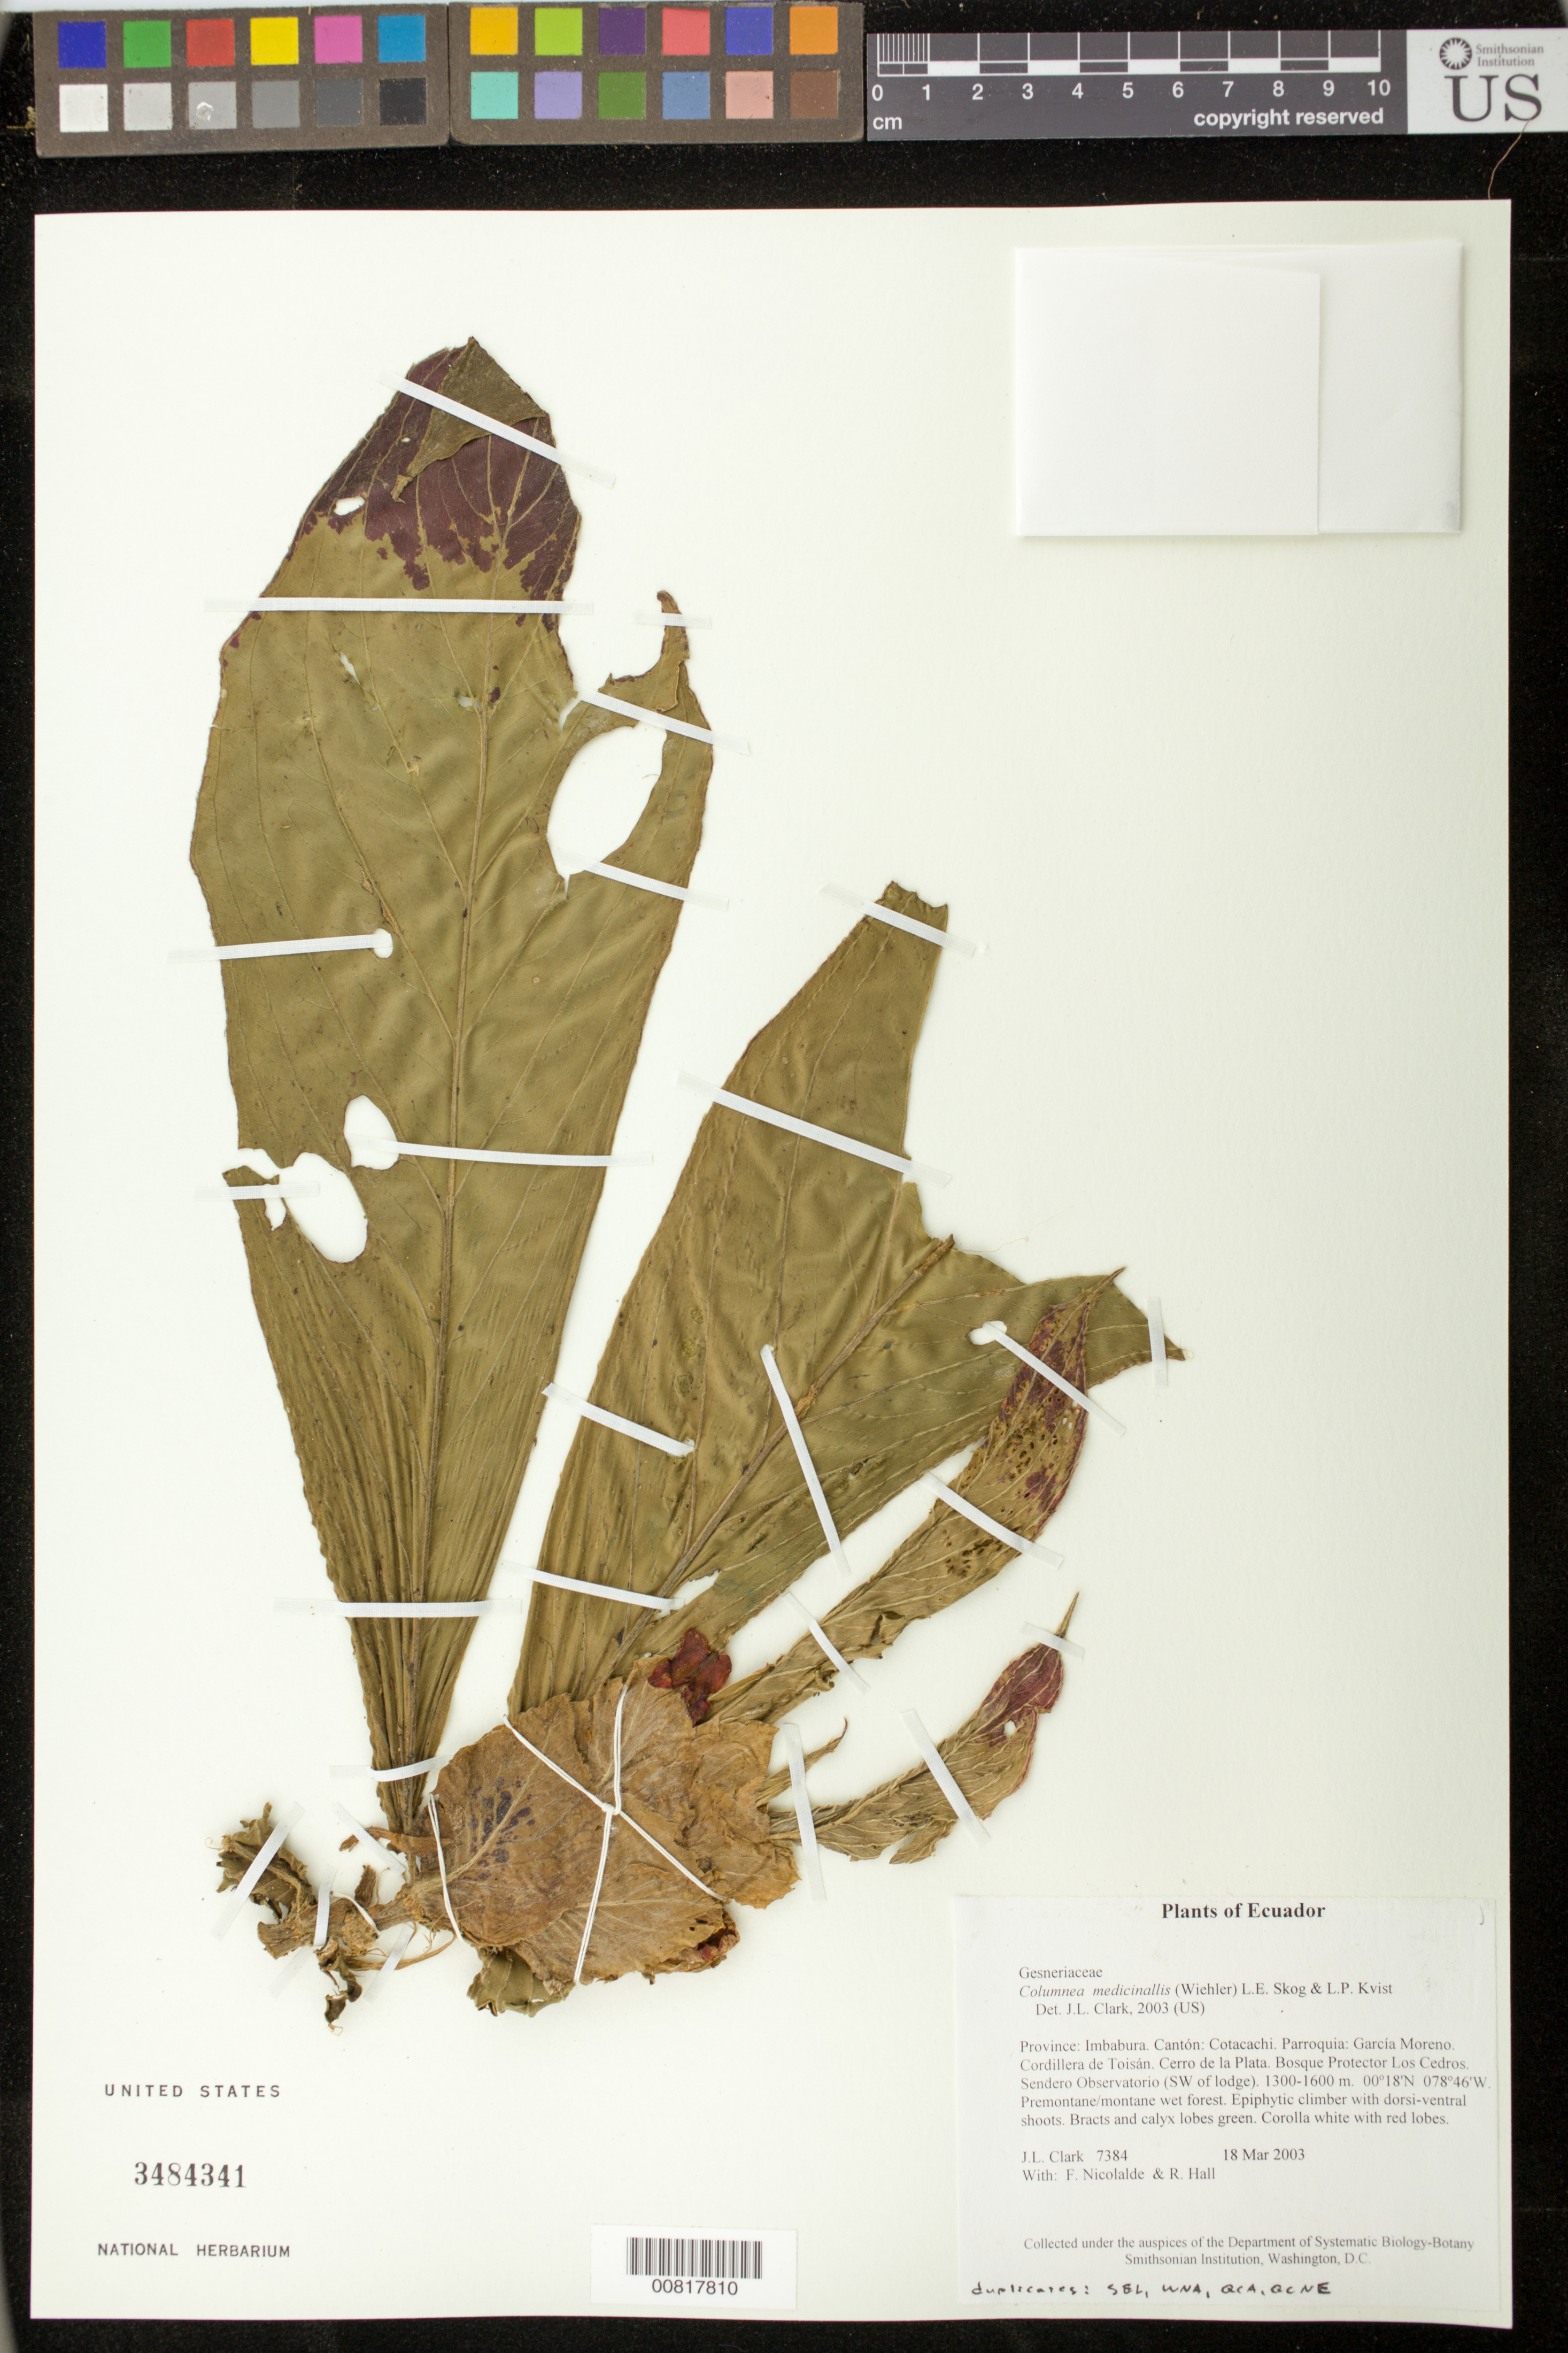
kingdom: Plantae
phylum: Tracheophyta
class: Magnoliopsida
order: Lamiales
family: Gesneriaceae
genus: Columnea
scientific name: Columnea medicinalis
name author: (Wiehler) L.E. Skog & L.P. Kvist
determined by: Clark, J. L., (SEL), The Marie Selby Botanical Garden (UNITED STATES)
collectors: J. L. Clark, F. Nicolalde & R. Hall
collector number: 7384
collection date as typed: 18 Mar 2003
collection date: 2003-03-18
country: Ecuador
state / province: Imbabura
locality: Cotacachi. Parroquia: García Moreno. Cordillera de Toisán. Cerro de la Plata. Bosque Protector Los Cedros. Sendero Observatorio (SW of lodge).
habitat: Premontane/montane wet forest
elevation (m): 1300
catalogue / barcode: US 3484341